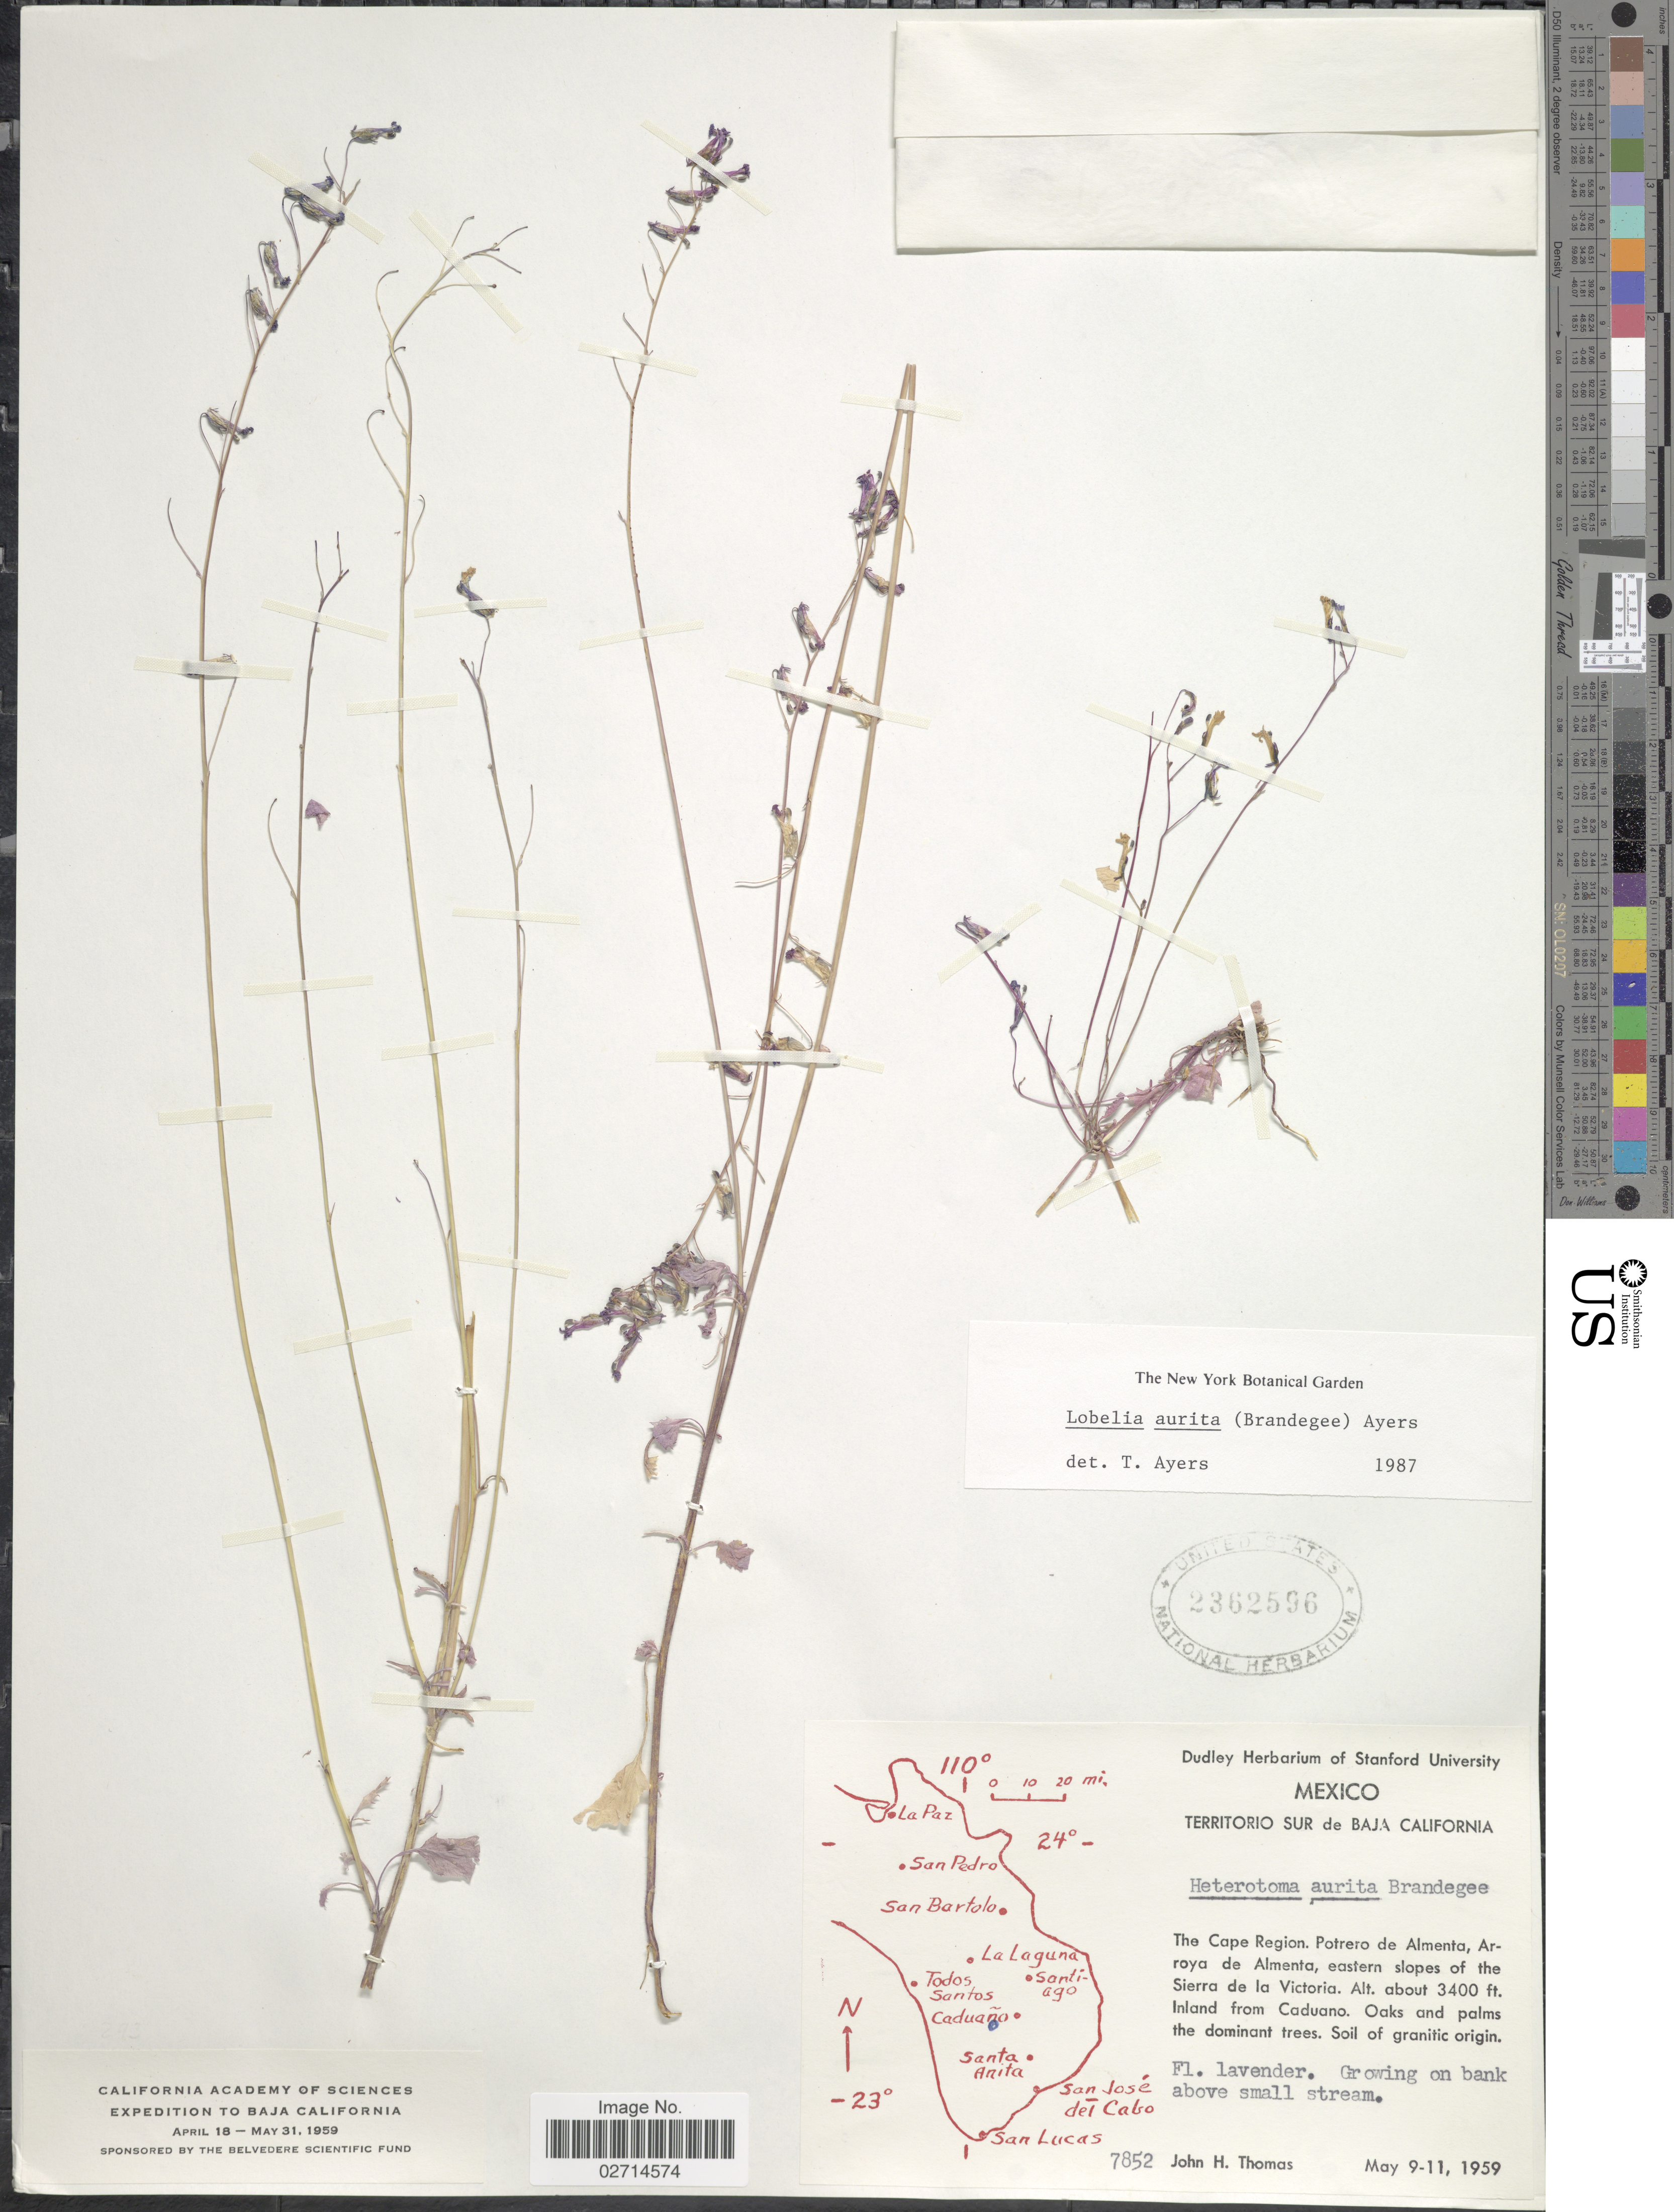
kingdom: Plantae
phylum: Tracheophyta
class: Magnoliopsida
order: Asterales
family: Campanulaceae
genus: Lobelia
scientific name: Lobelia aurita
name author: (Brandegee) T.J. Ayers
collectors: J. H. Thomas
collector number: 7852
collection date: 1959-05-09/1959-05-11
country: Mexico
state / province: Baja California Sur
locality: Territorio Sur de Baja California. The Cape Region. Potrero de Almenta, Arroya de Almenta, eastern slopes of the Sierra de la Victoria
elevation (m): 1036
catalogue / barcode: US 2362596